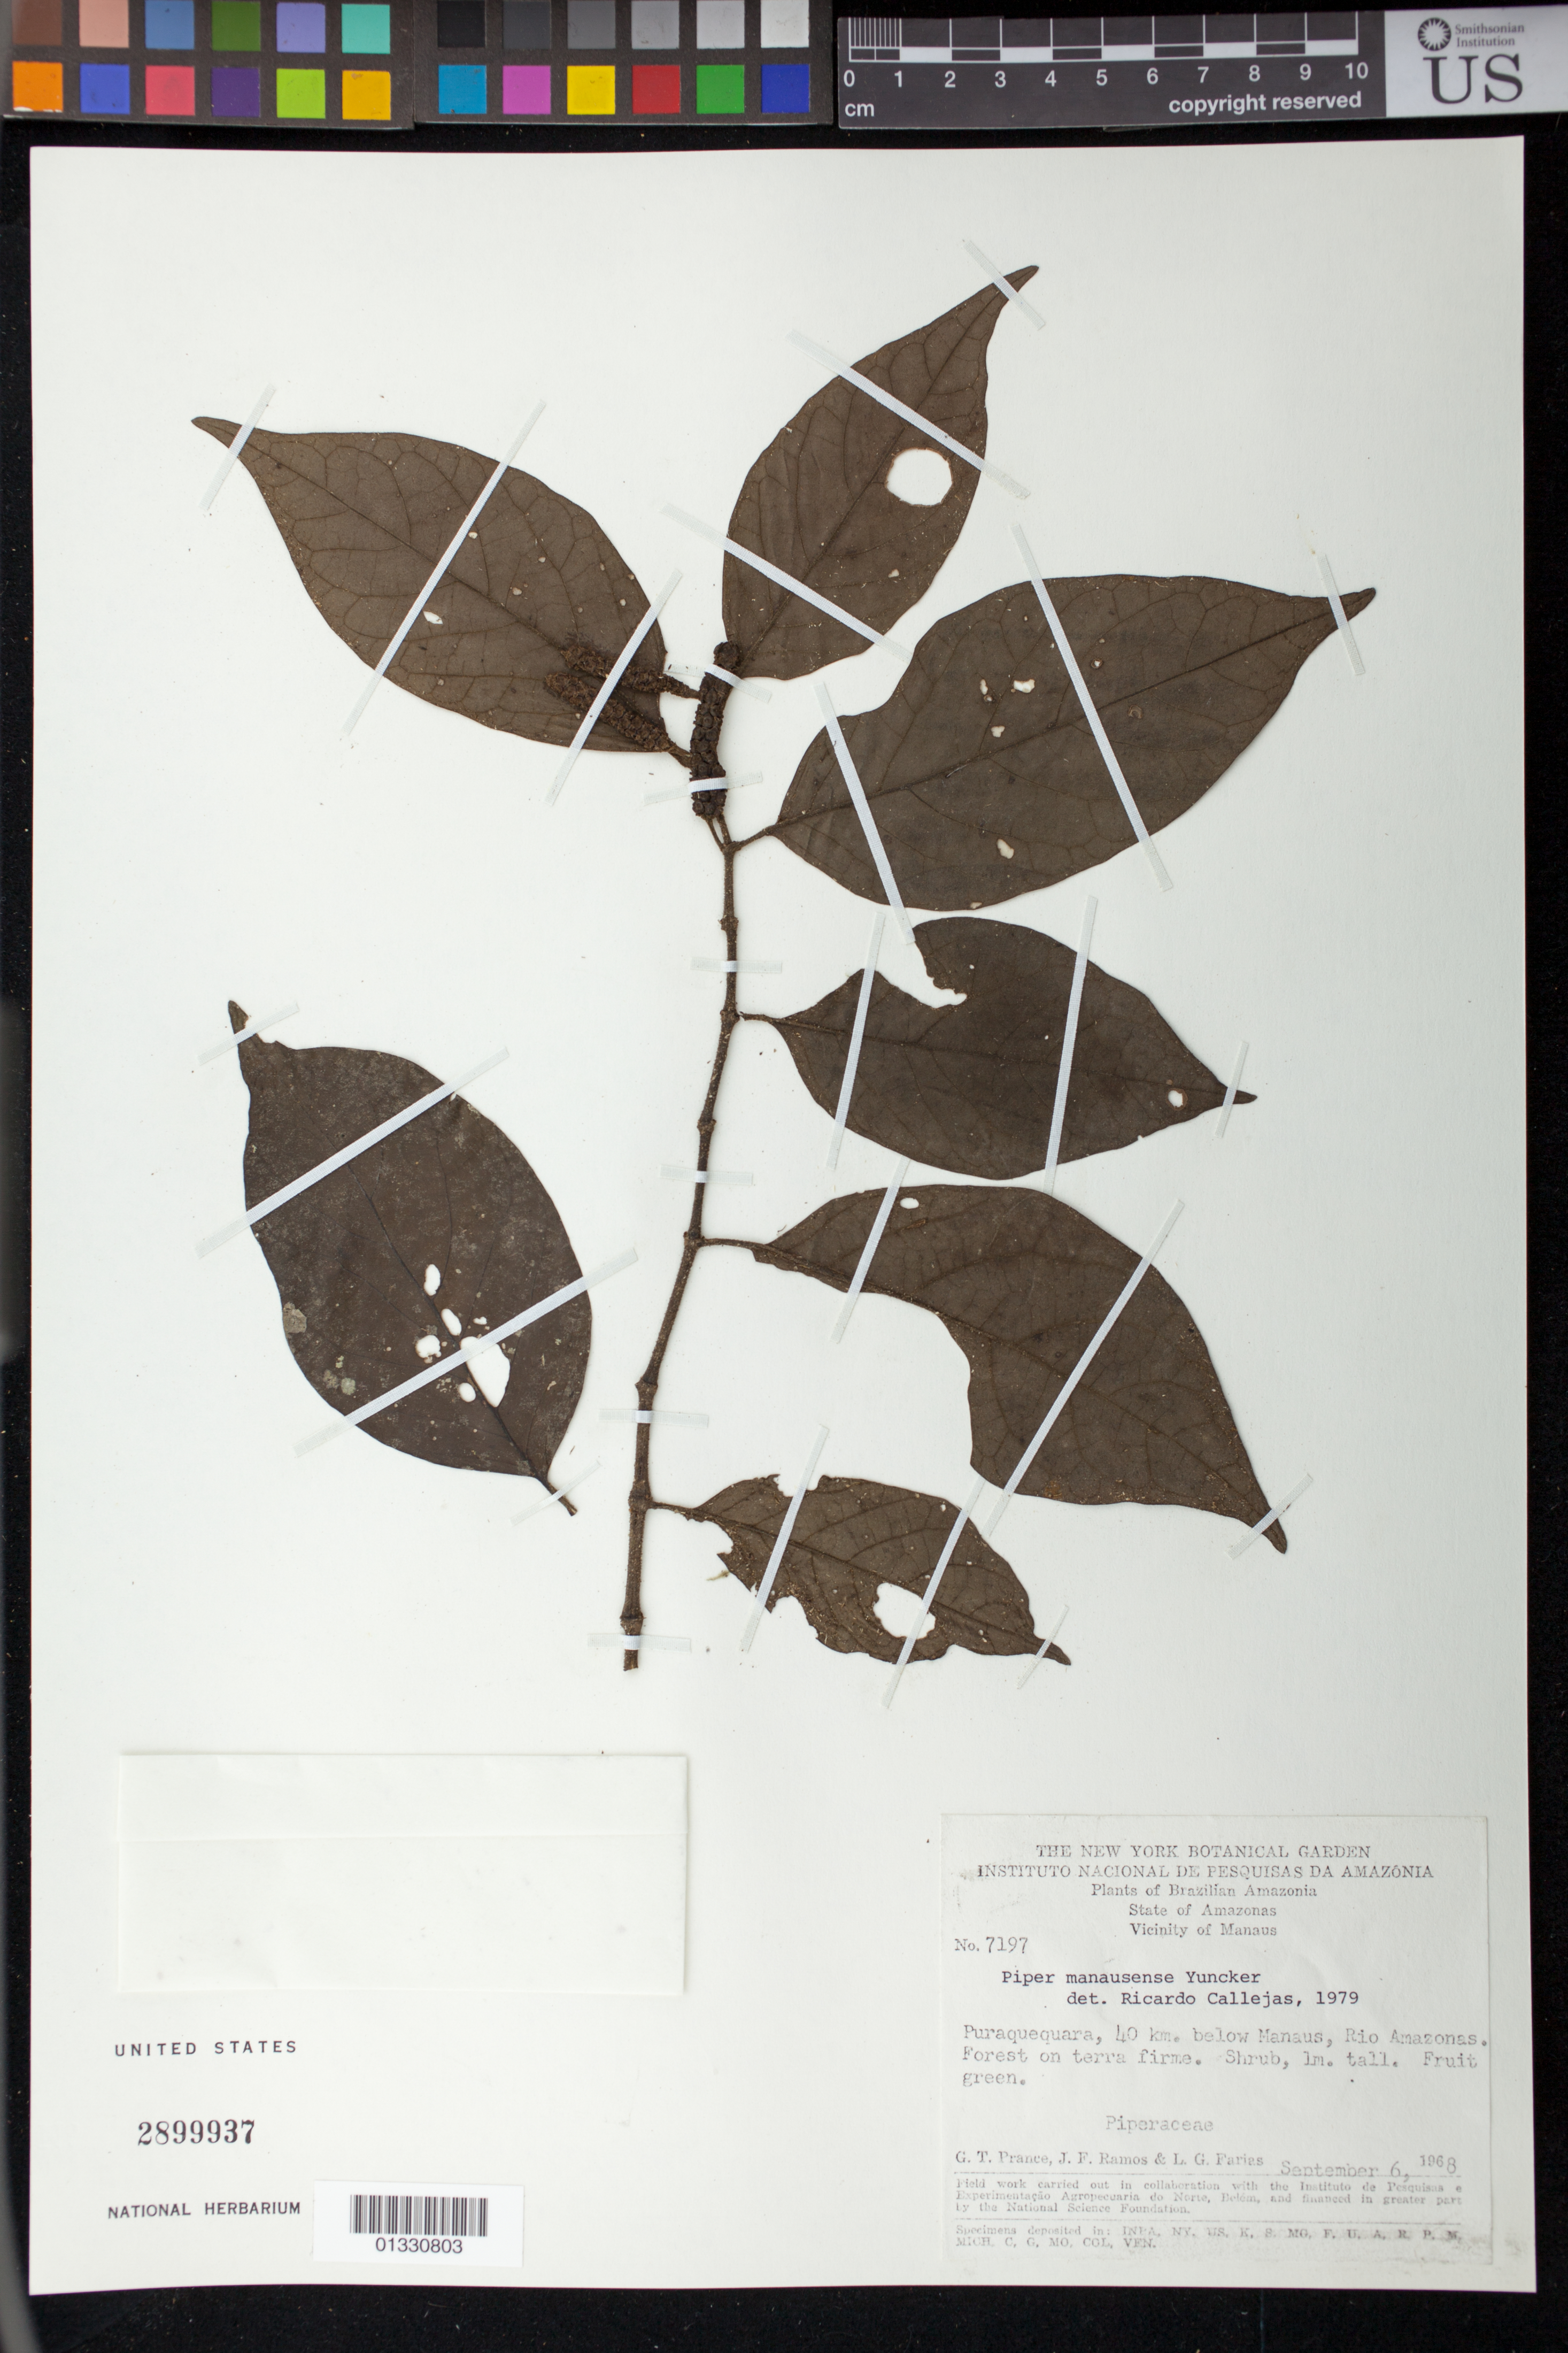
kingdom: Plantae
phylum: Tracheophyta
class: Magnoliopsida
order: Piperales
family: Piperaceae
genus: Piper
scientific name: Piper manausense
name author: Yunck.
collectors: G. T. Prance, J. F. Ramos & L. G. Farias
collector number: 7197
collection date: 1968-09-06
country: Brazil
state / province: Amazonas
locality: Vicinity of Manaus. Puraquequara, 40 km, below Manaus, Rio Amazonas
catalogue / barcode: US 2899937